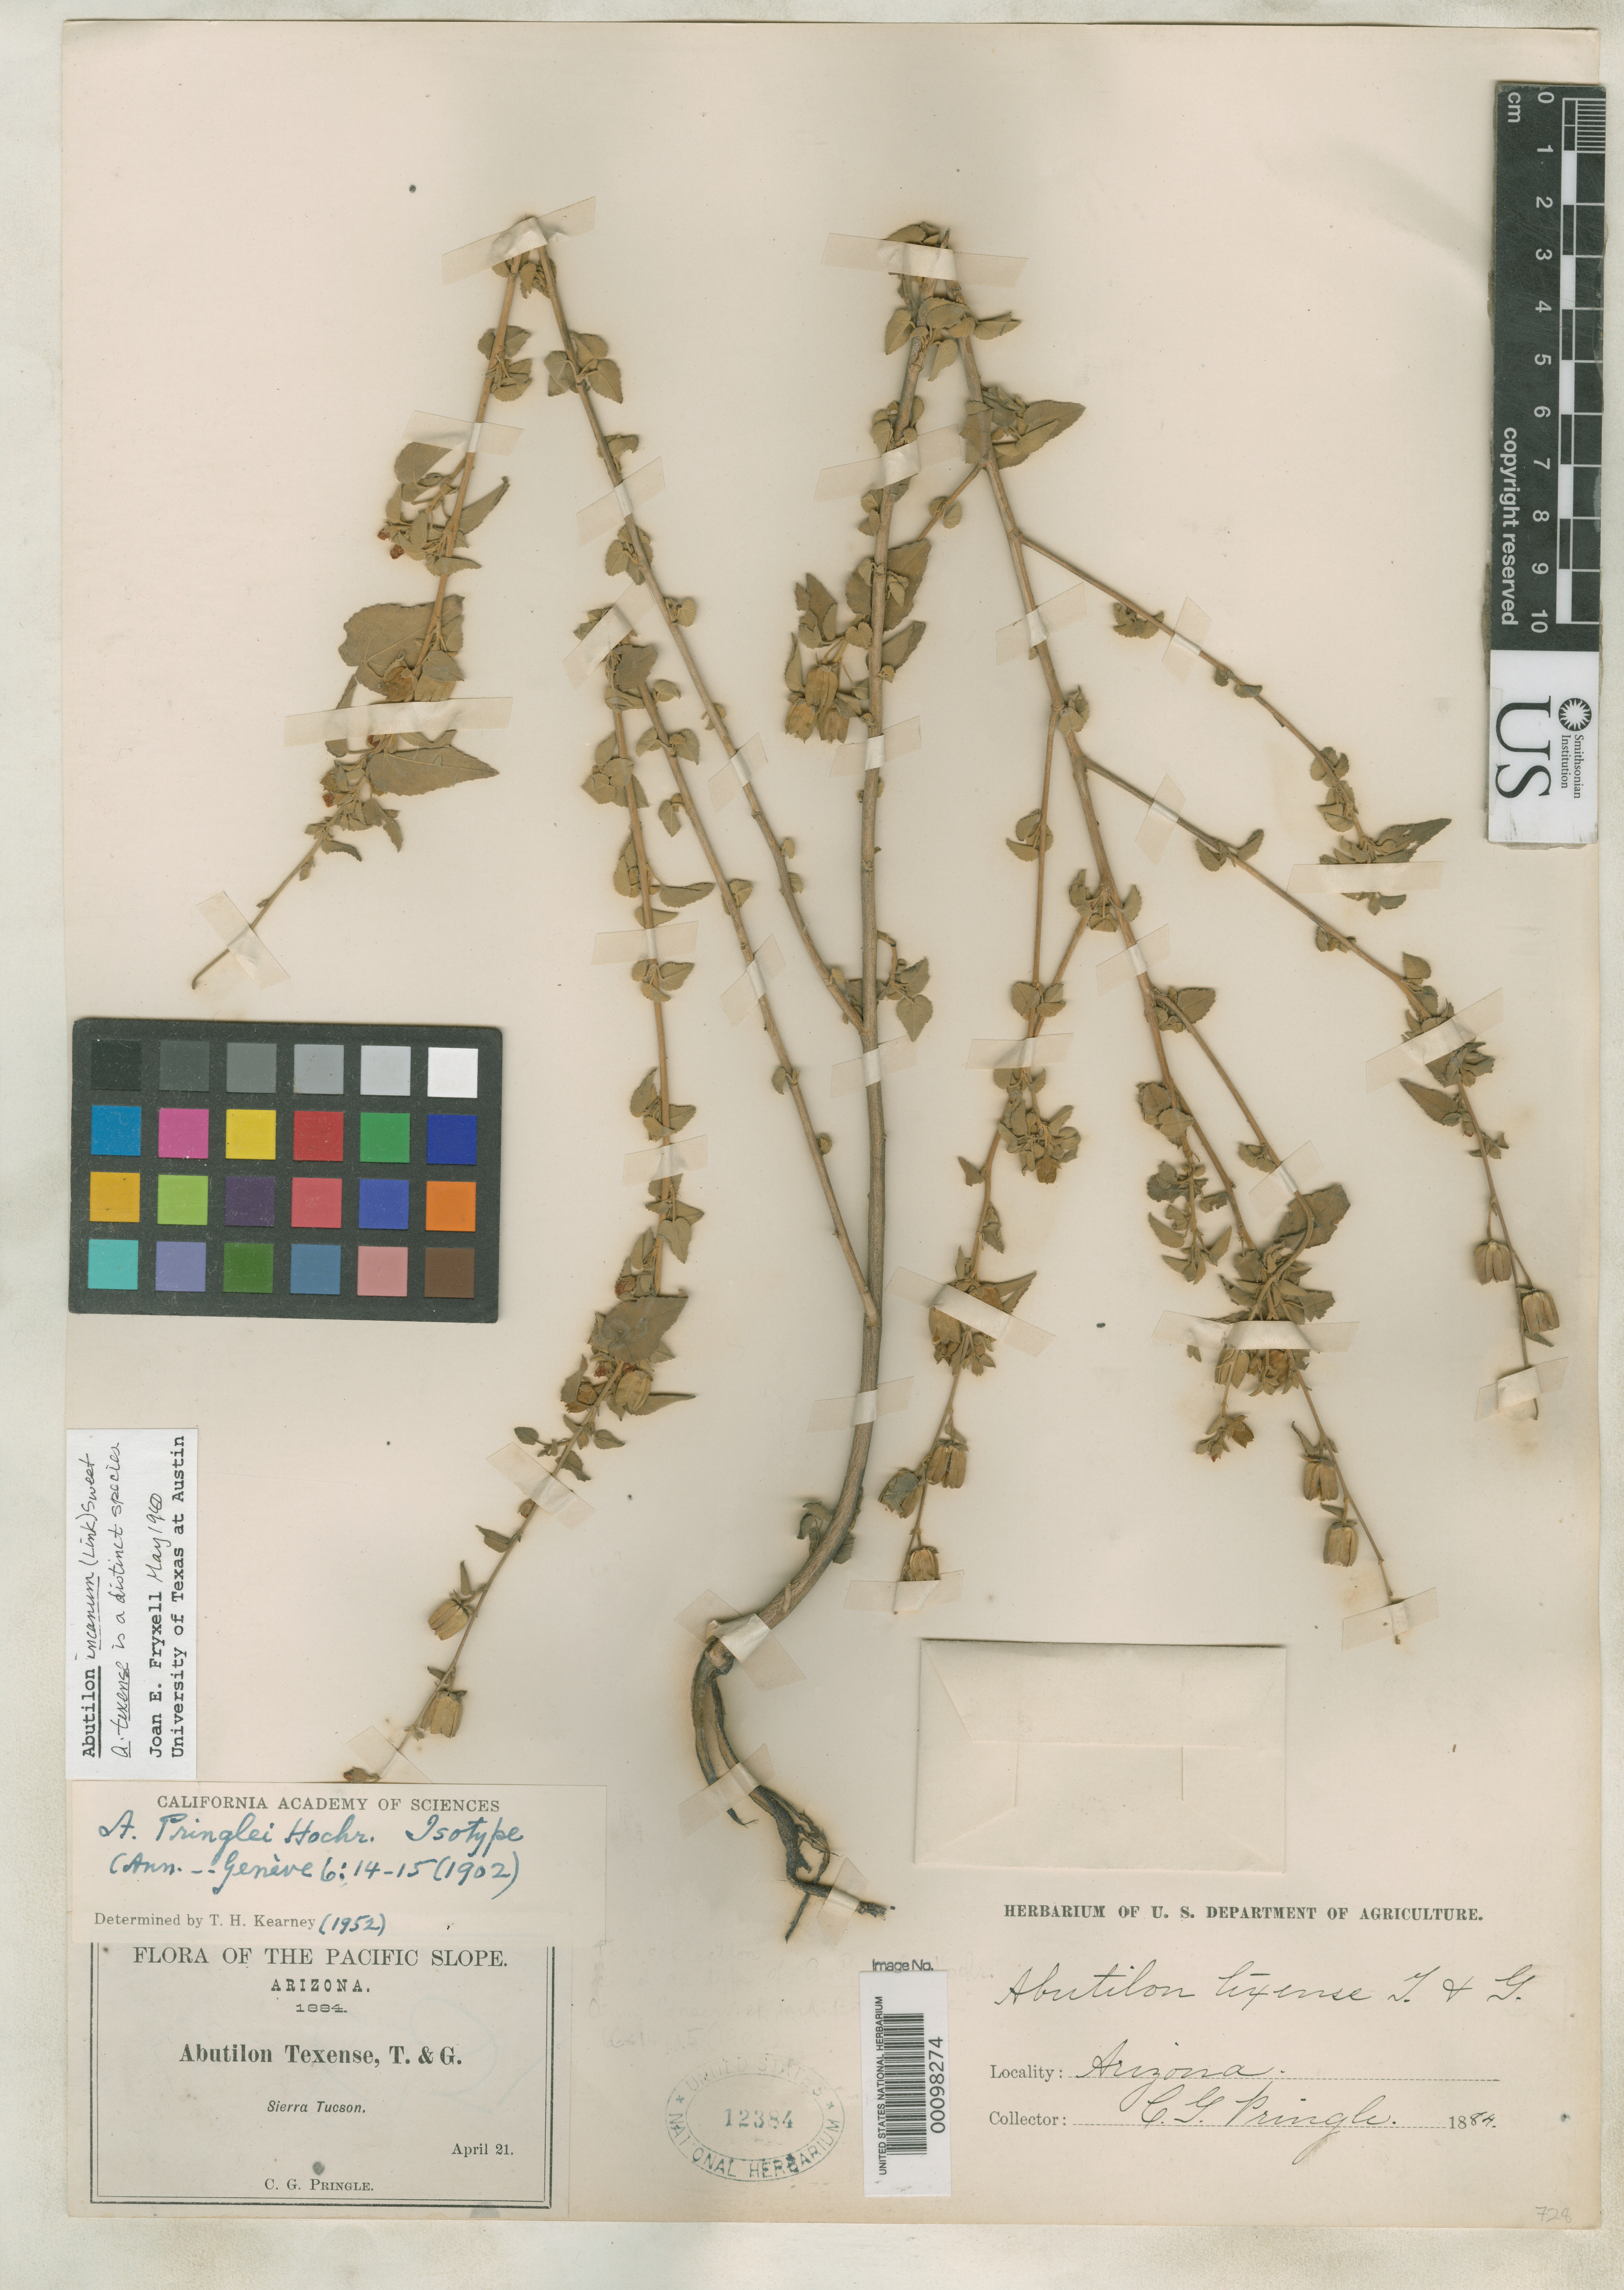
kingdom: Plantae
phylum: Tracheophyta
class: Magnoliopsida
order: Malvales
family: Malvaceae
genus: Abutilon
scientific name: Abutilon pringlei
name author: Hochr.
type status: Isotype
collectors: C. G. Pringle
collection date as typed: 21 Apr 1884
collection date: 1884-04-21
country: United States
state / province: Arizona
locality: Sierra Tucson.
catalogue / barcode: US 12384